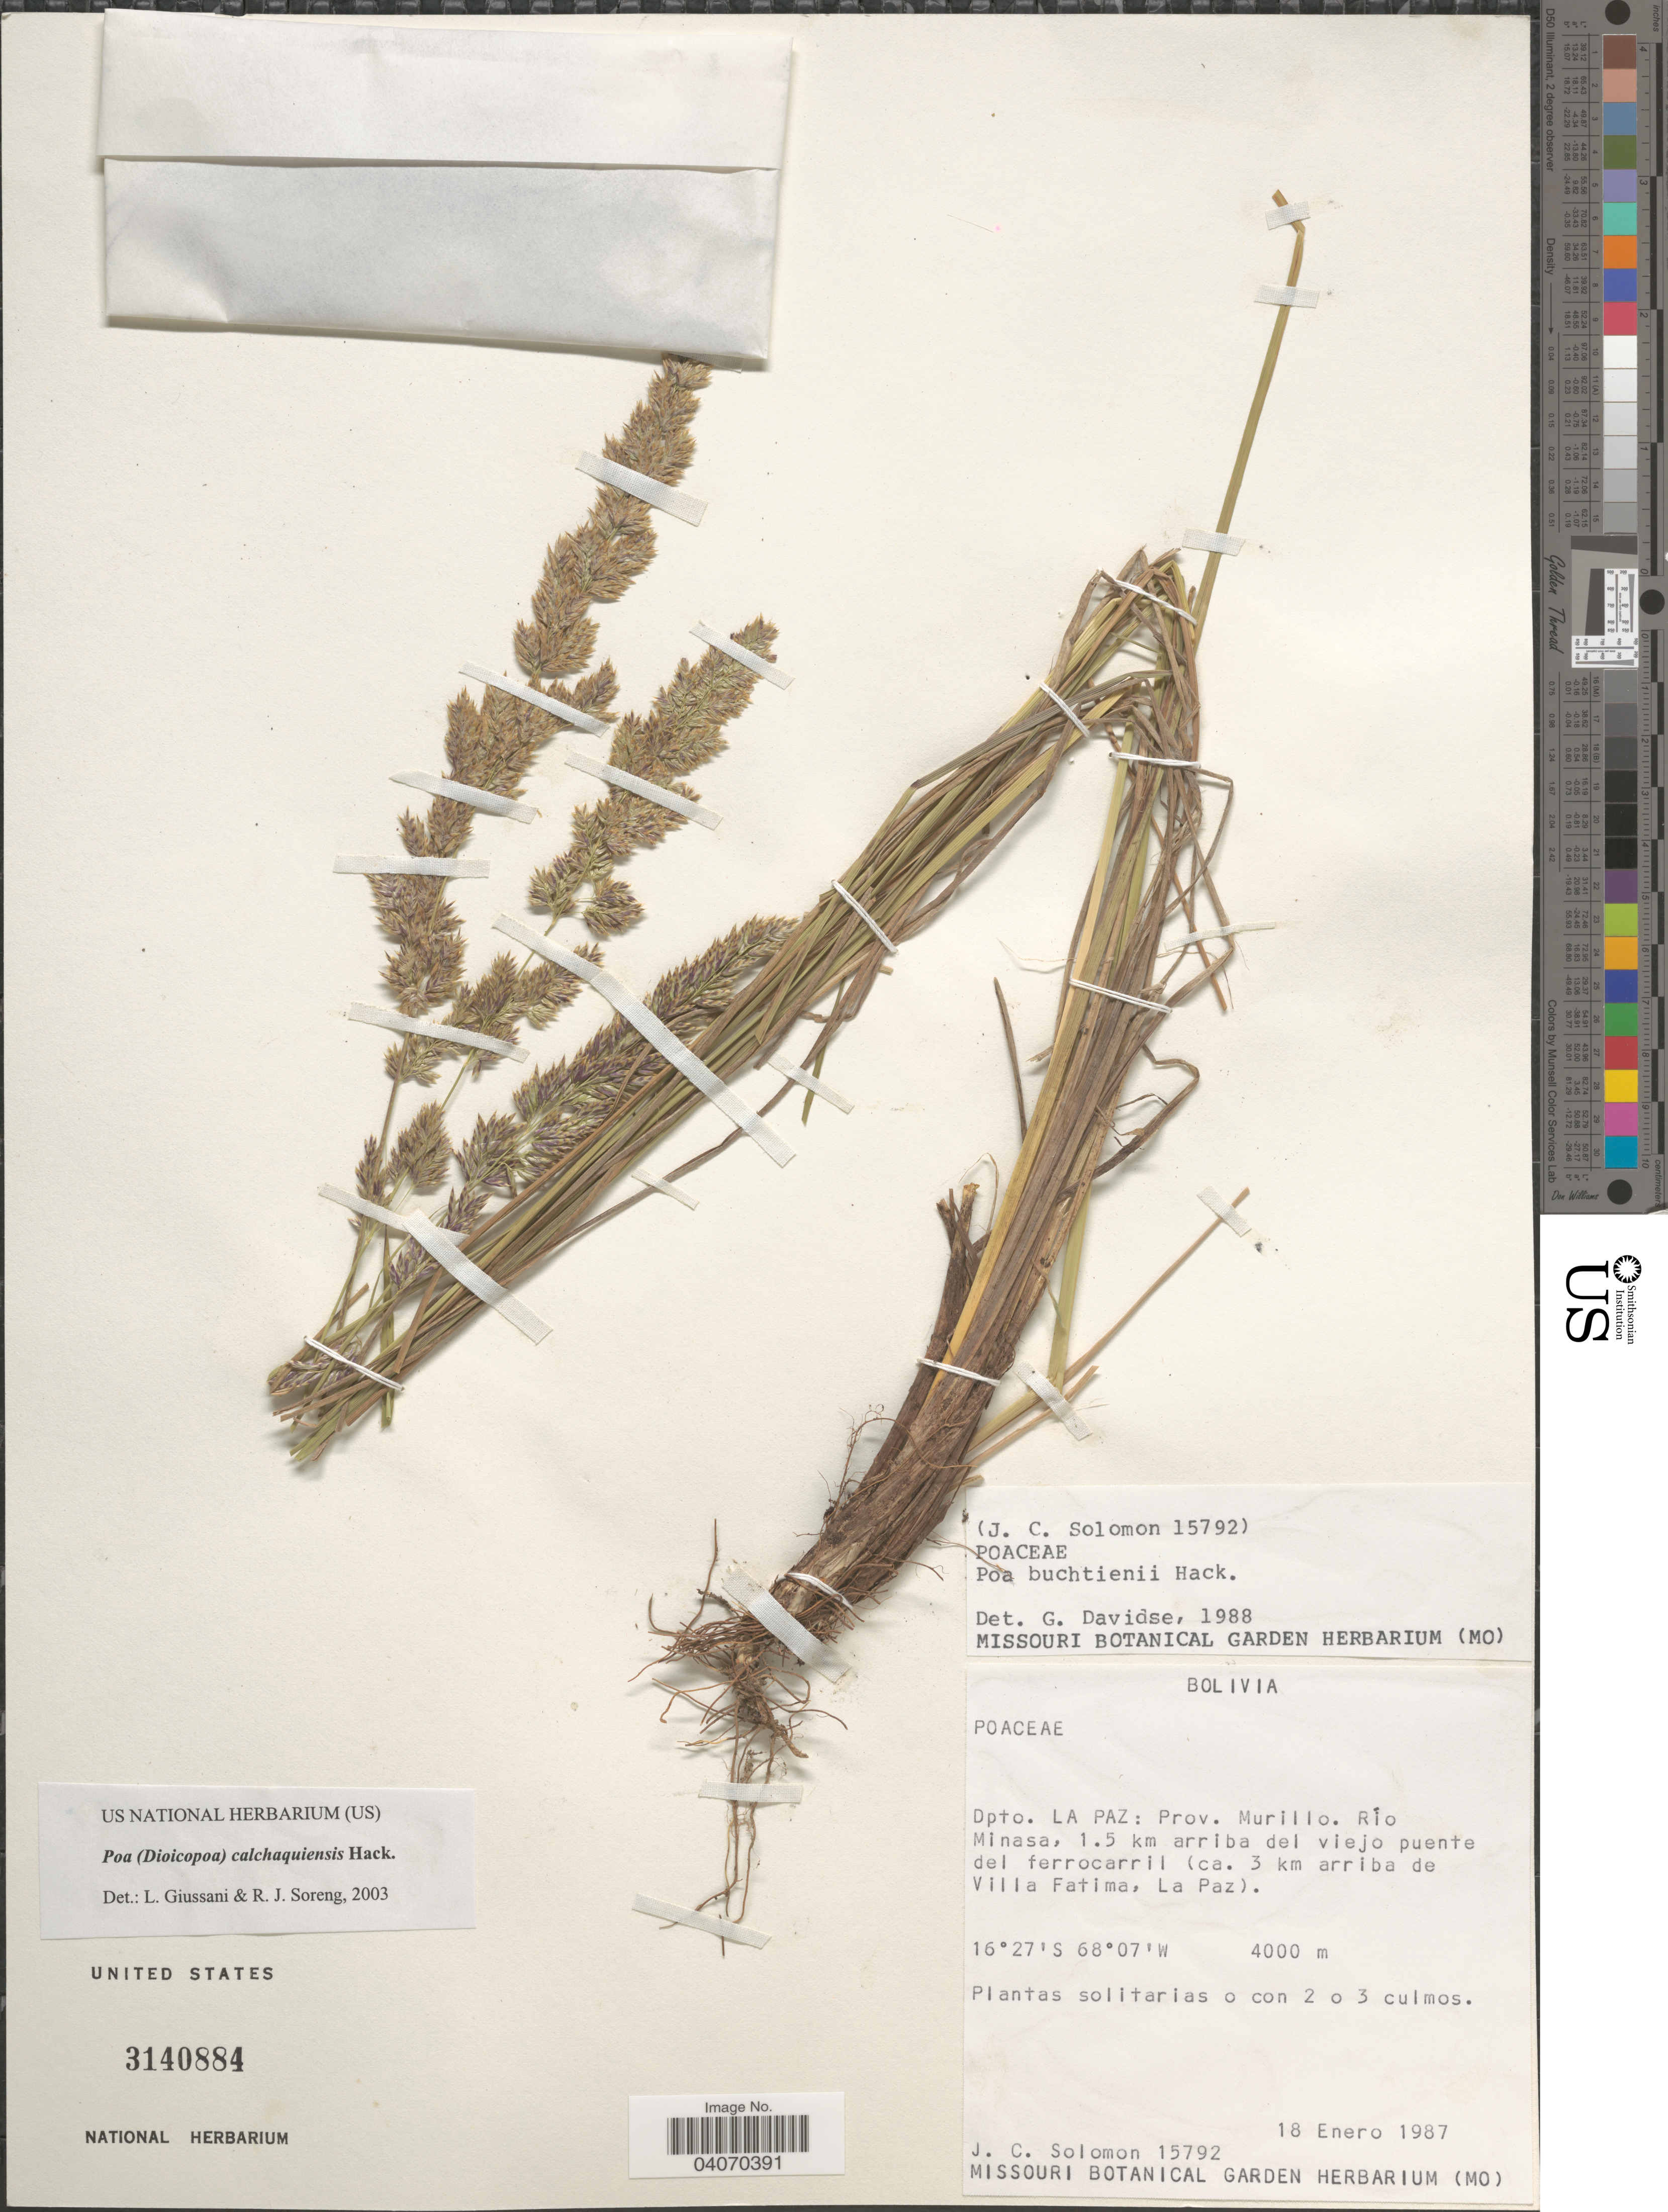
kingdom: Plantae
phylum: Tracheophyta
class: Liliopsida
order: Poales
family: Poaceae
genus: Poa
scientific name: Poa calchaquiensis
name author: Hack.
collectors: J. C. Solomon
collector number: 15792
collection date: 1987-01-18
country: Bolivia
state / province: La Paz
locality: Dpto. La Paz: Prov. Murillo. Río Minasa, 1.5 km arriba del viejo puente del ferrocarril (ca. 3 km arriba de Villa Fatima).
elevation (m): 4000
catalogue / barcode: US 3140884